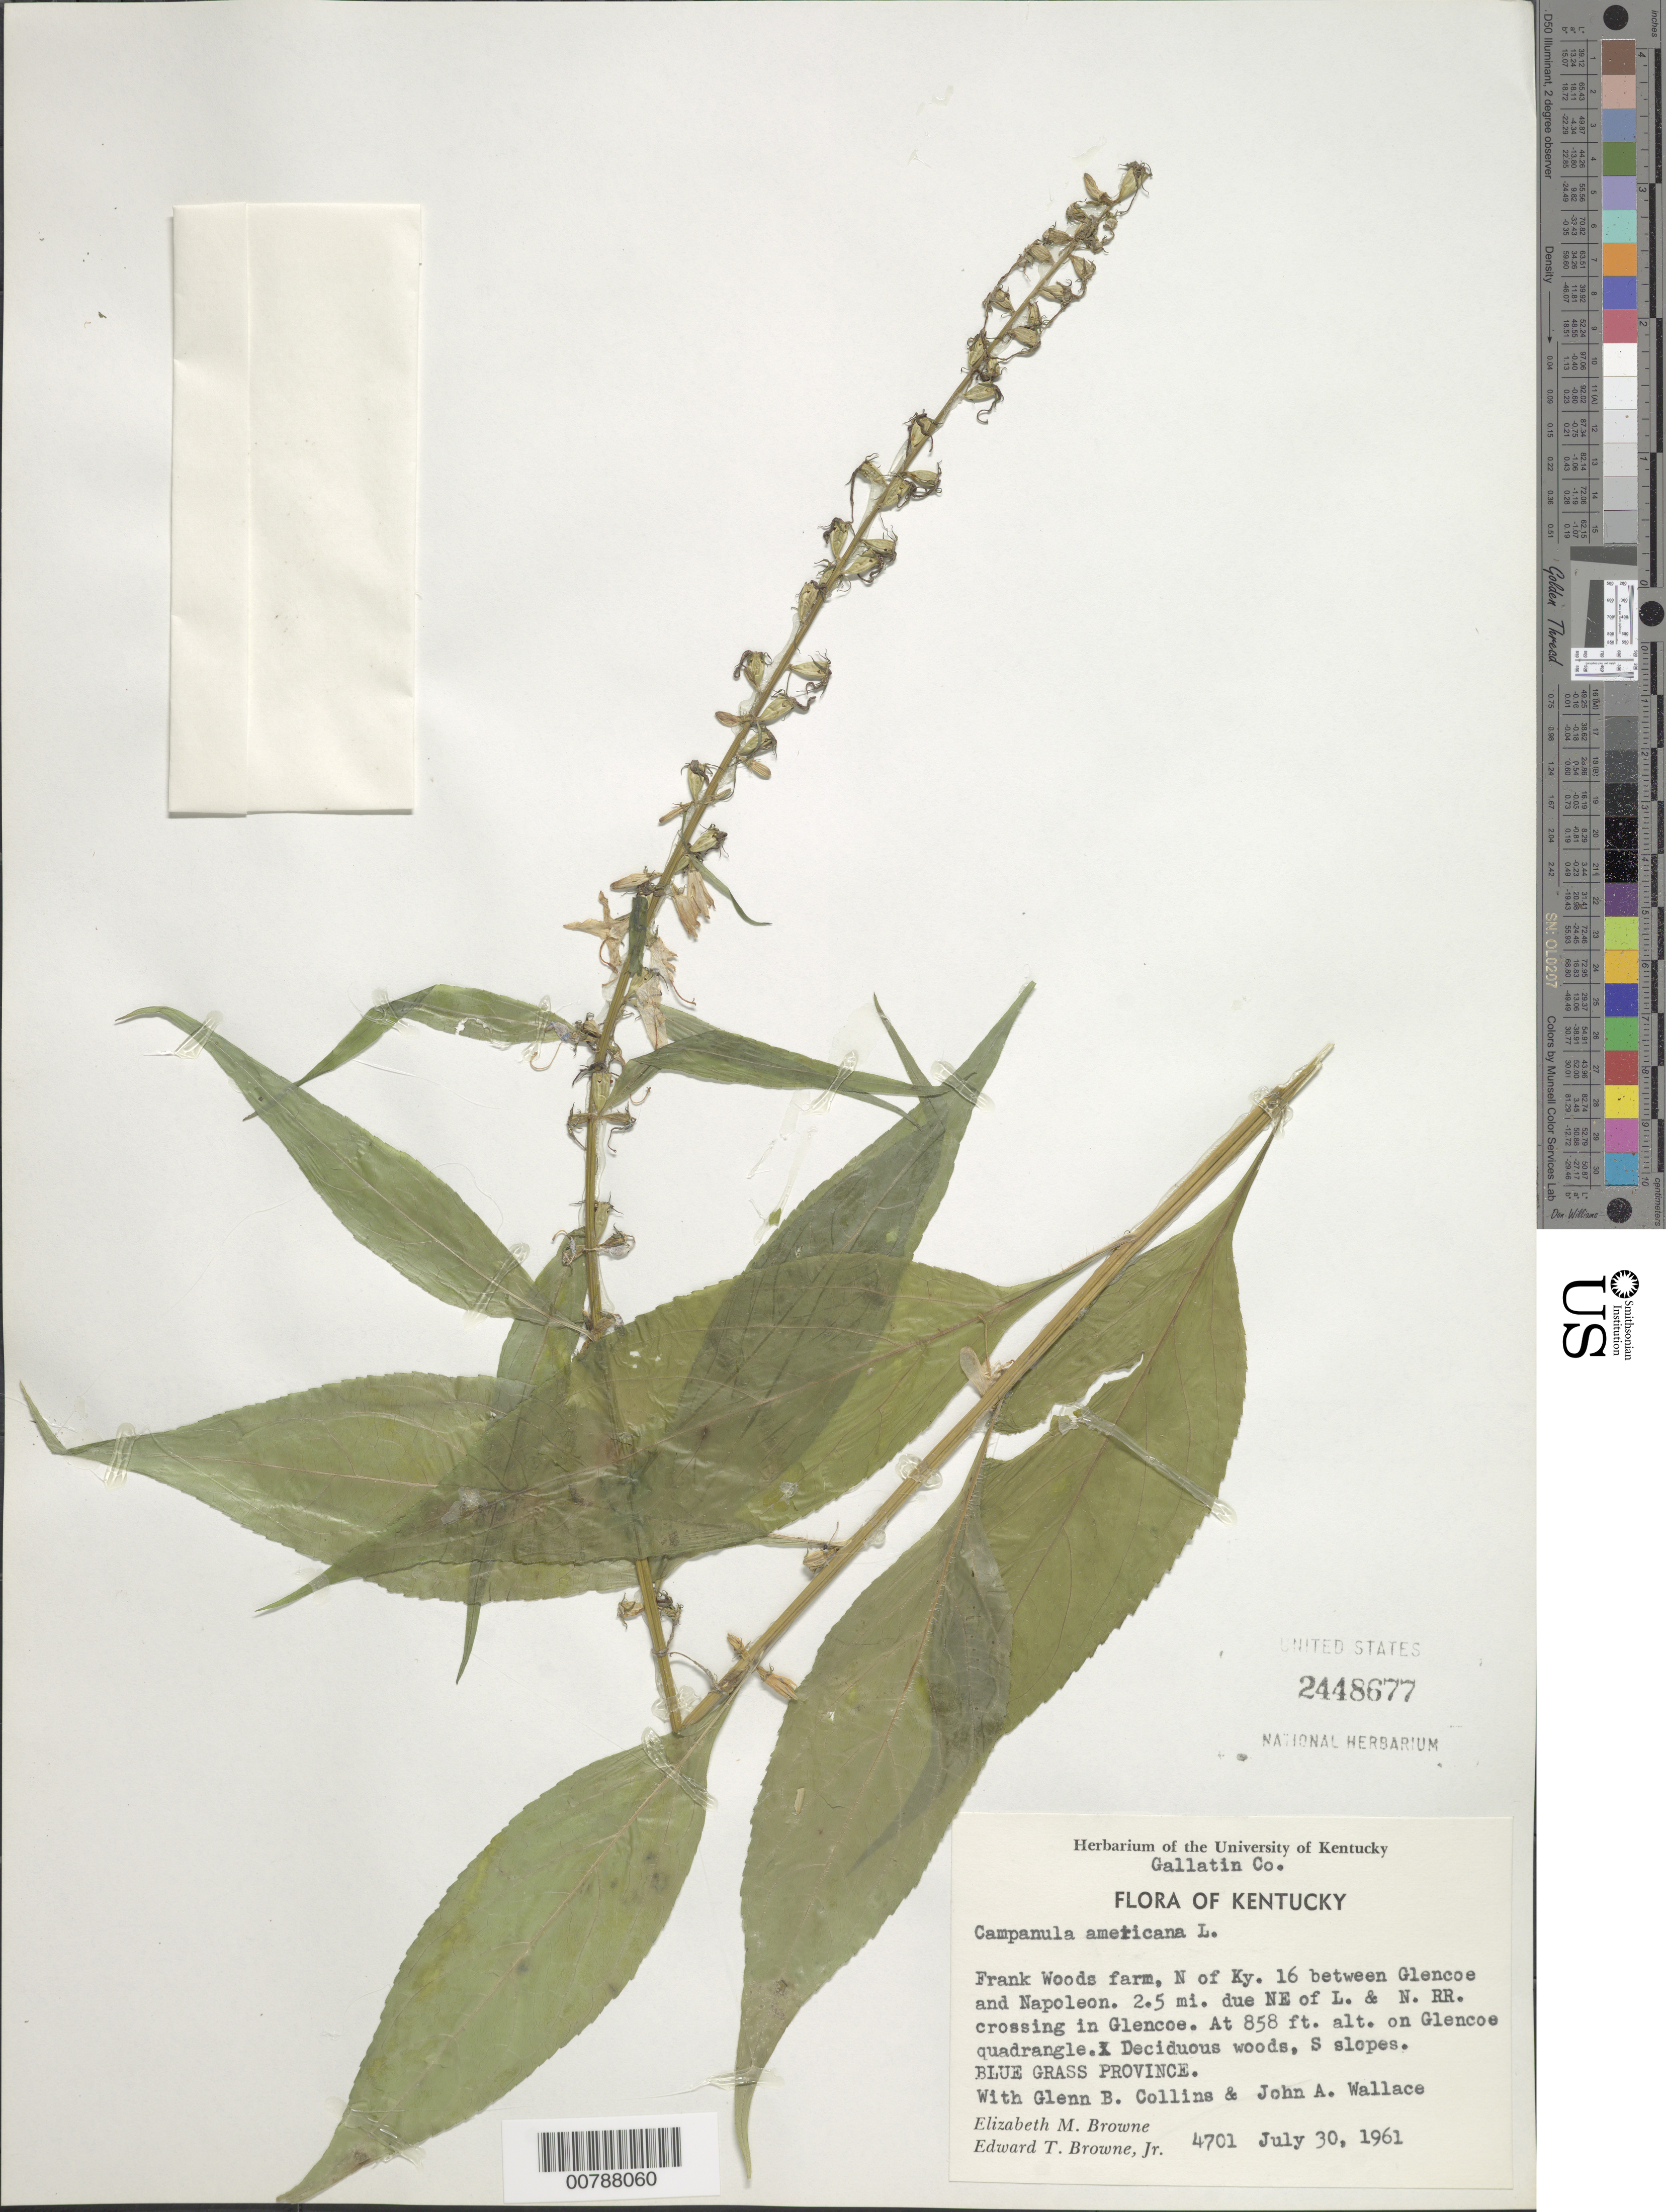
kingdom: Plantae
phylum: Tracheophyta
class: Magnoliopsida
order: Asterales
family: Campanulaceae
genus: Campanula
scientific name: Campanula americana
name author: L.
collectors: E. M. Browne, E. Browne, G. Collins & J. Wallace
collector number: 4701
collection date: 1961-07-30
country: United States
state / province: Kentucky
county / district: Gallatin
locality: Frank Woods Farm, N of Ky. 16 between Glencoe and Napoleon. 2.5 mi. due to NE of L. & N. RR. crossing in Glencoe. Glencoe Quadrangle. Blue Grass Province.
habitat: Deciduous woods, S slope.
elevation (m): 262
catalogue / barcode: US 2448677